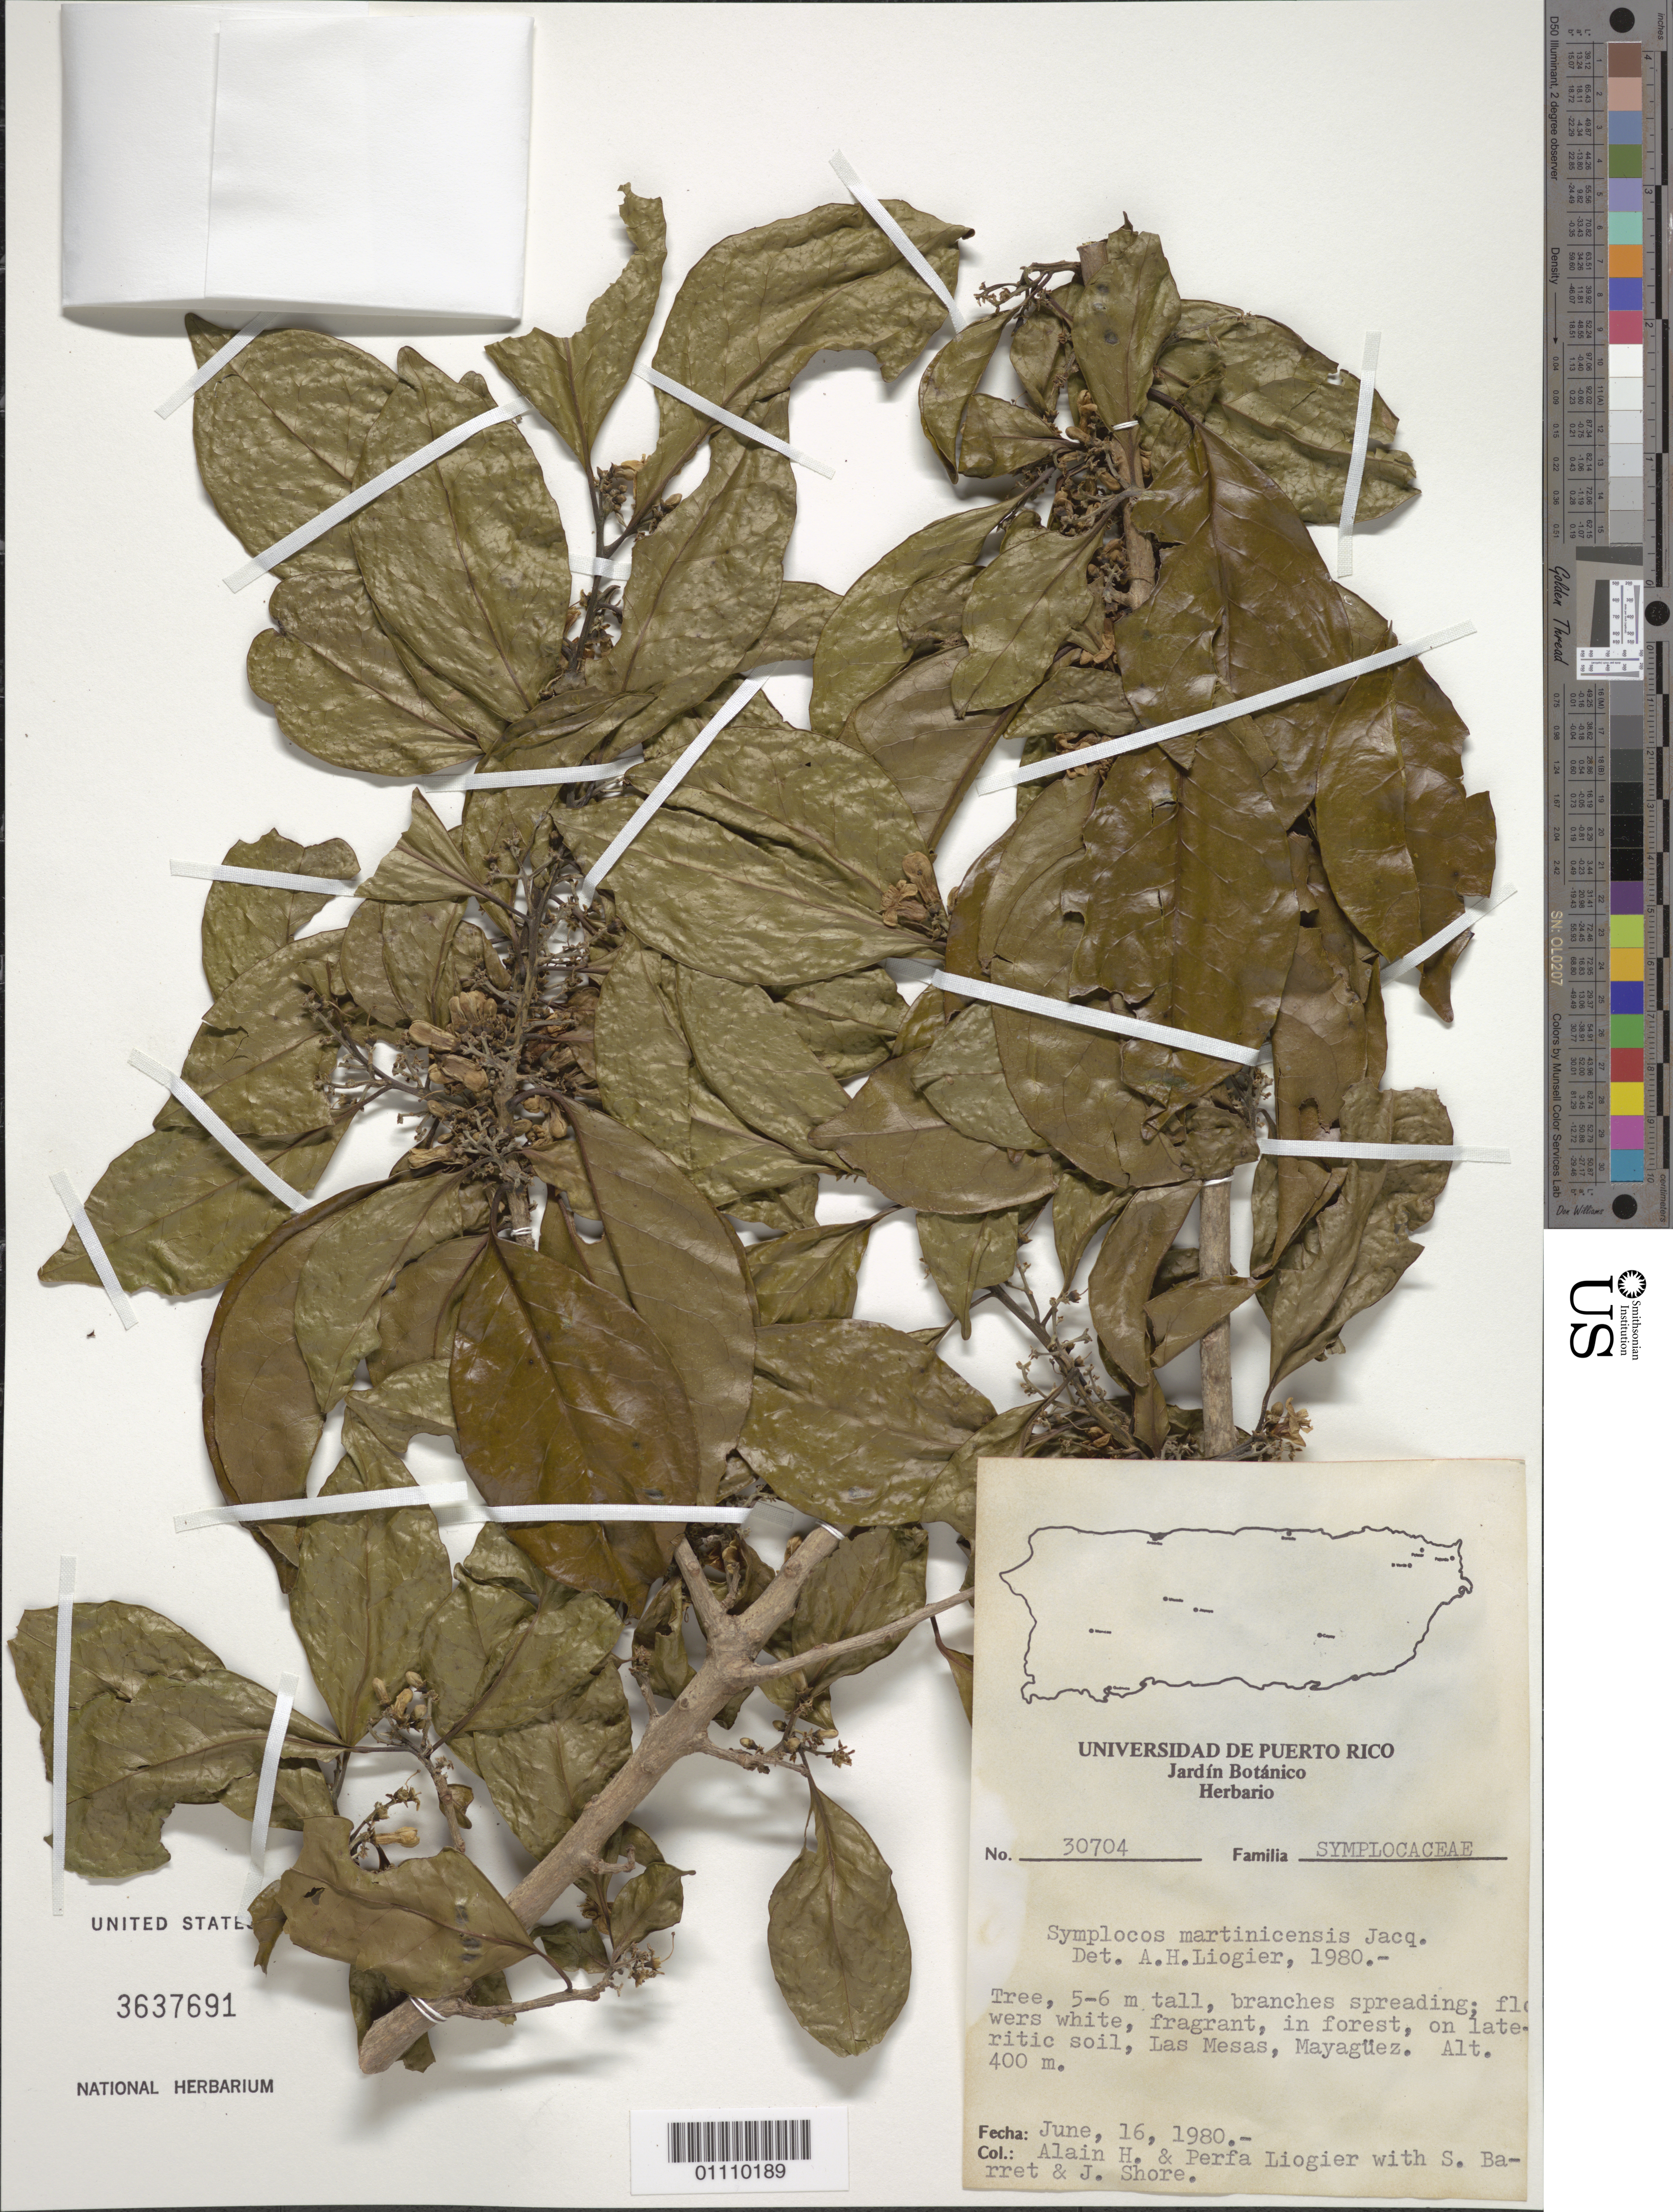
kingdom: Plantae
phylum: Tracheophyta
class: Magnoliopsida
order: Ericales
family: Symplocaceae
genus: Symplocos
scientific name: Symplocos martinicensis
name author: Jacq.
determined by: Liogier, Alain H.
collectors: A. H. Liogier, M. P. Liogier, S. Barret & J. Shore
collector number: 30704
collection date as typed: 16 Jun 1980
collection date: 1980-06-16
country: Puerto Rico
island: Puerto Rico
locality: Las Mesas, Mayagüez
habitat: In forest, on limestone soil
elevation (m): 400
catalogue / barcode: US 3637691